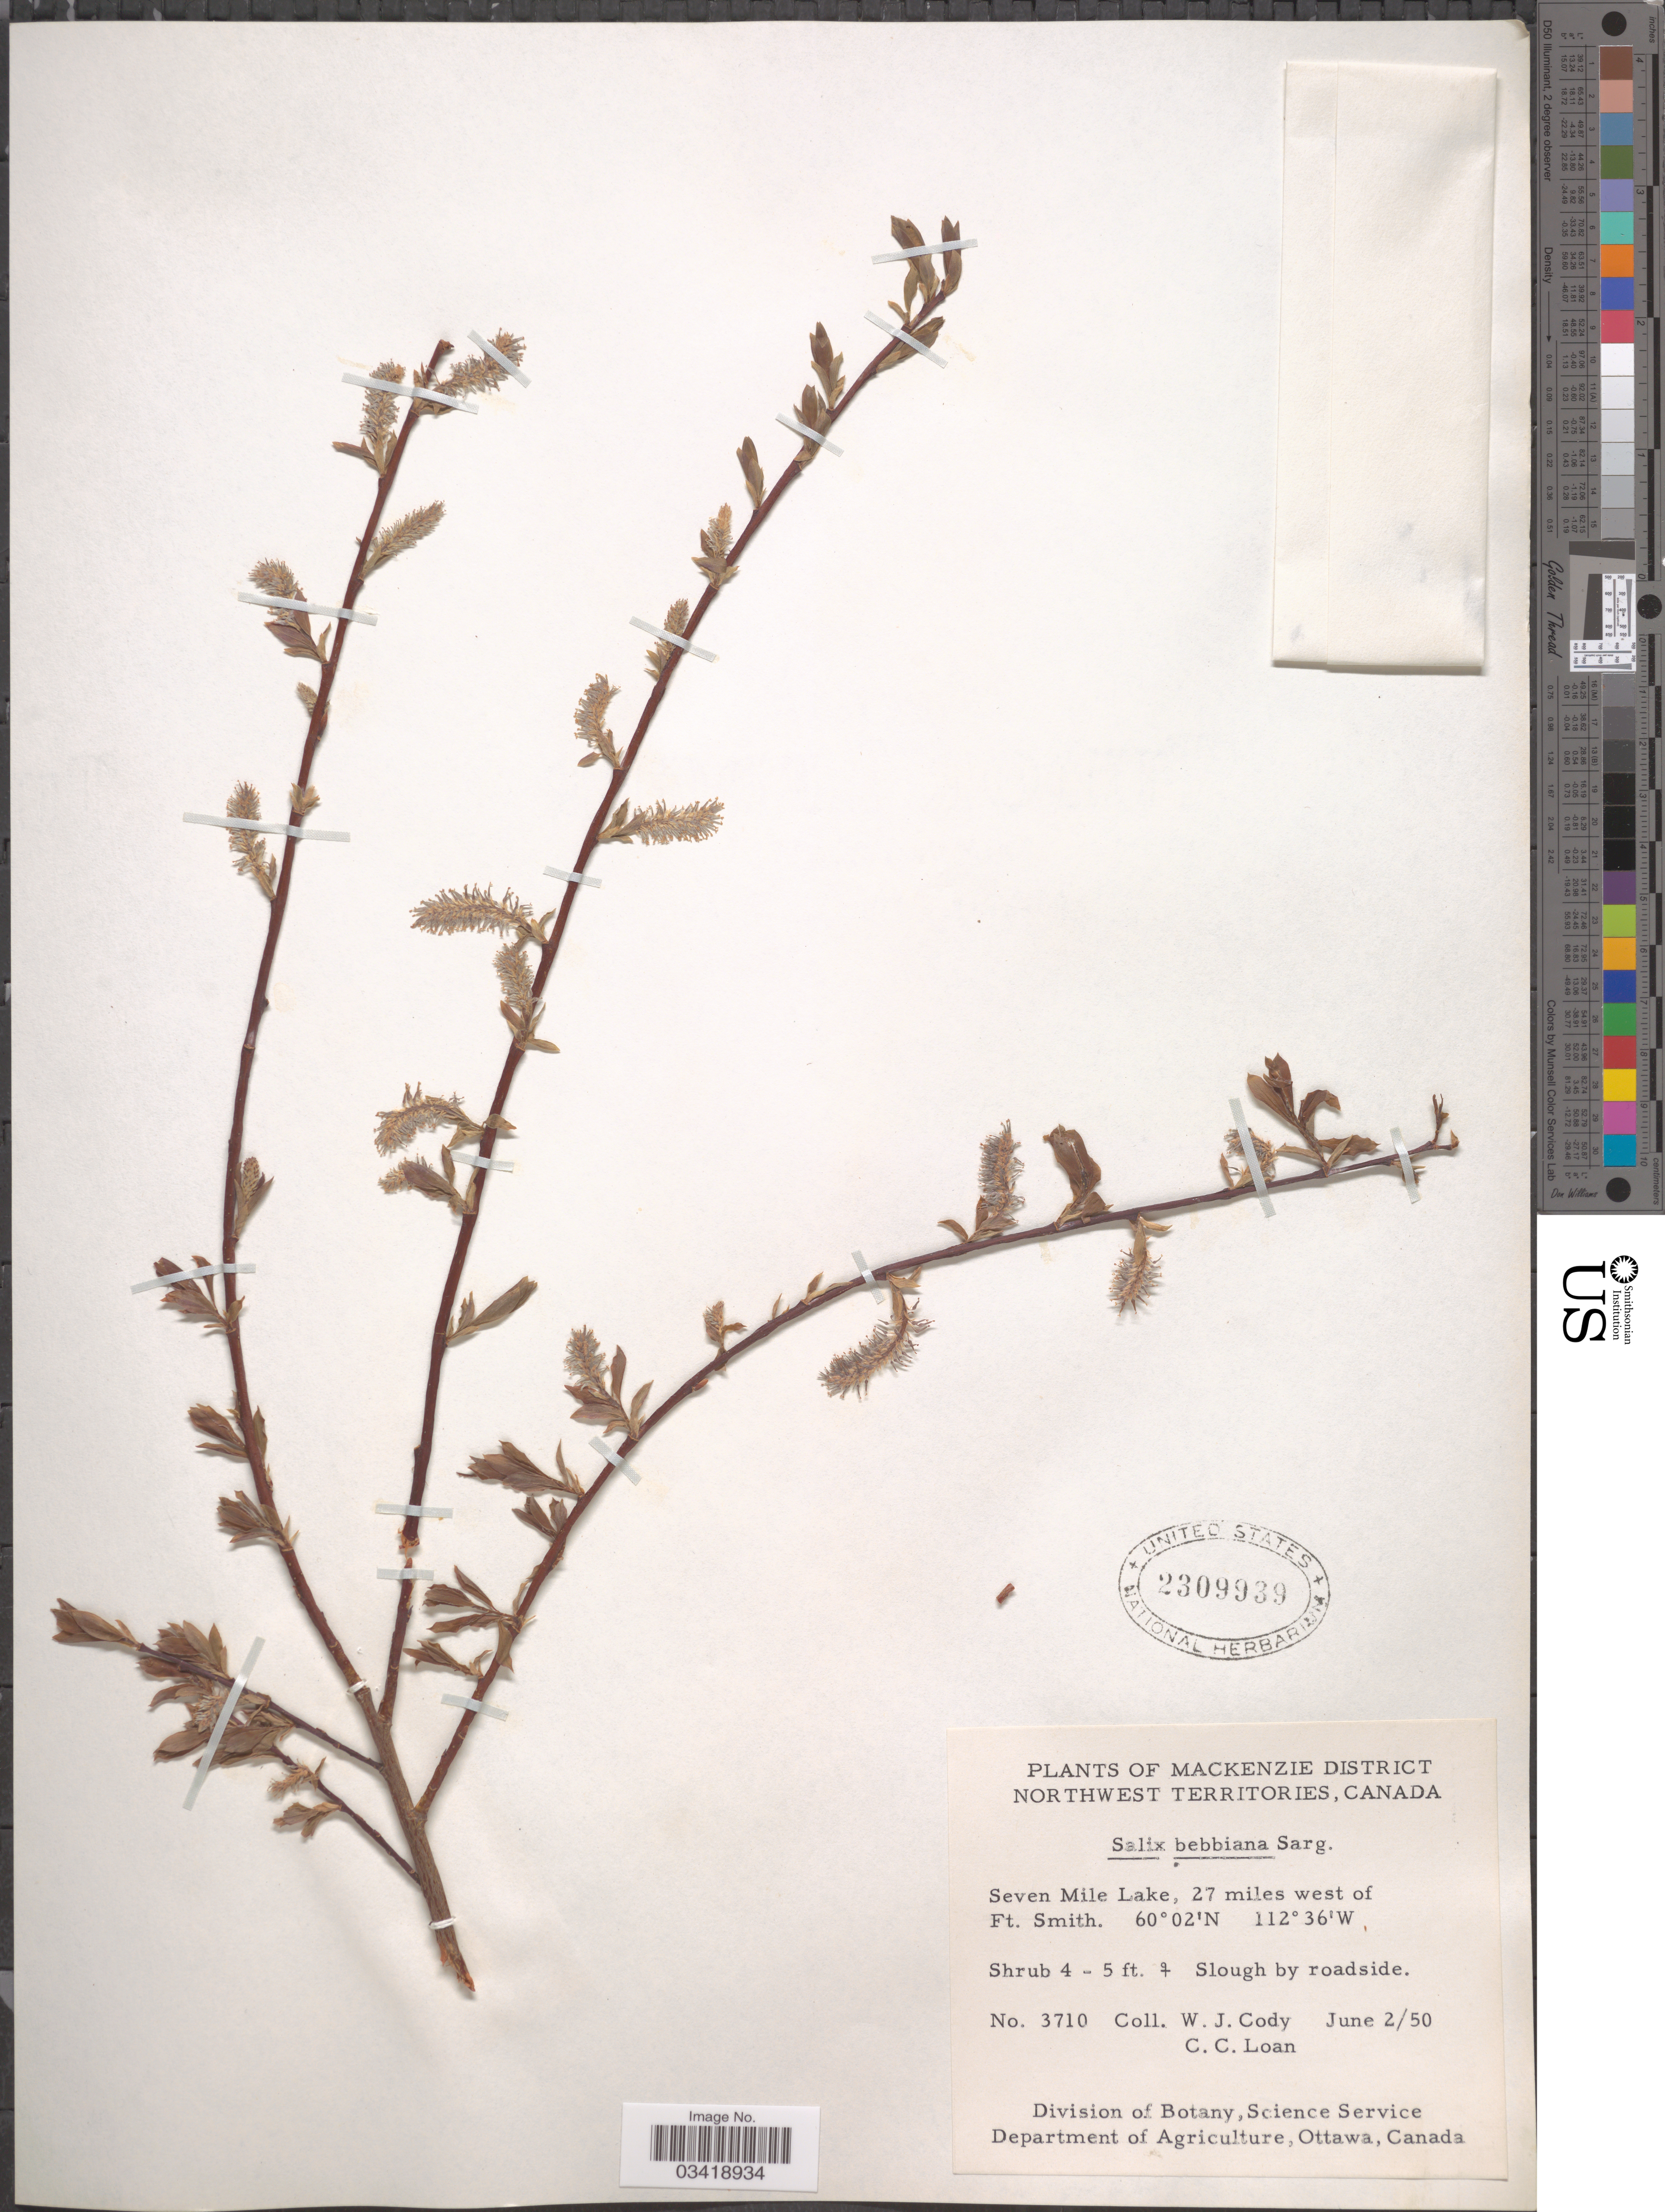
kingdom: Plantae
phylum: Tracheophyta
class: Magnoliopsida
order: Malpighiales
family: Salicaceae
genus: Salix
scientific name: Salix bebbiana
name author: Sarg.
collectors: W. Cody & C. Loan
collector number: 3710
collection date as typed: Transcribed d/m/y: 2/6/50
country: Canada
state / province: Northwest Territories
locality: Mackenzie District. Seven Mile Lake, 27 miles west of Ft. Smith.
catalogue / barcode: US 2309939